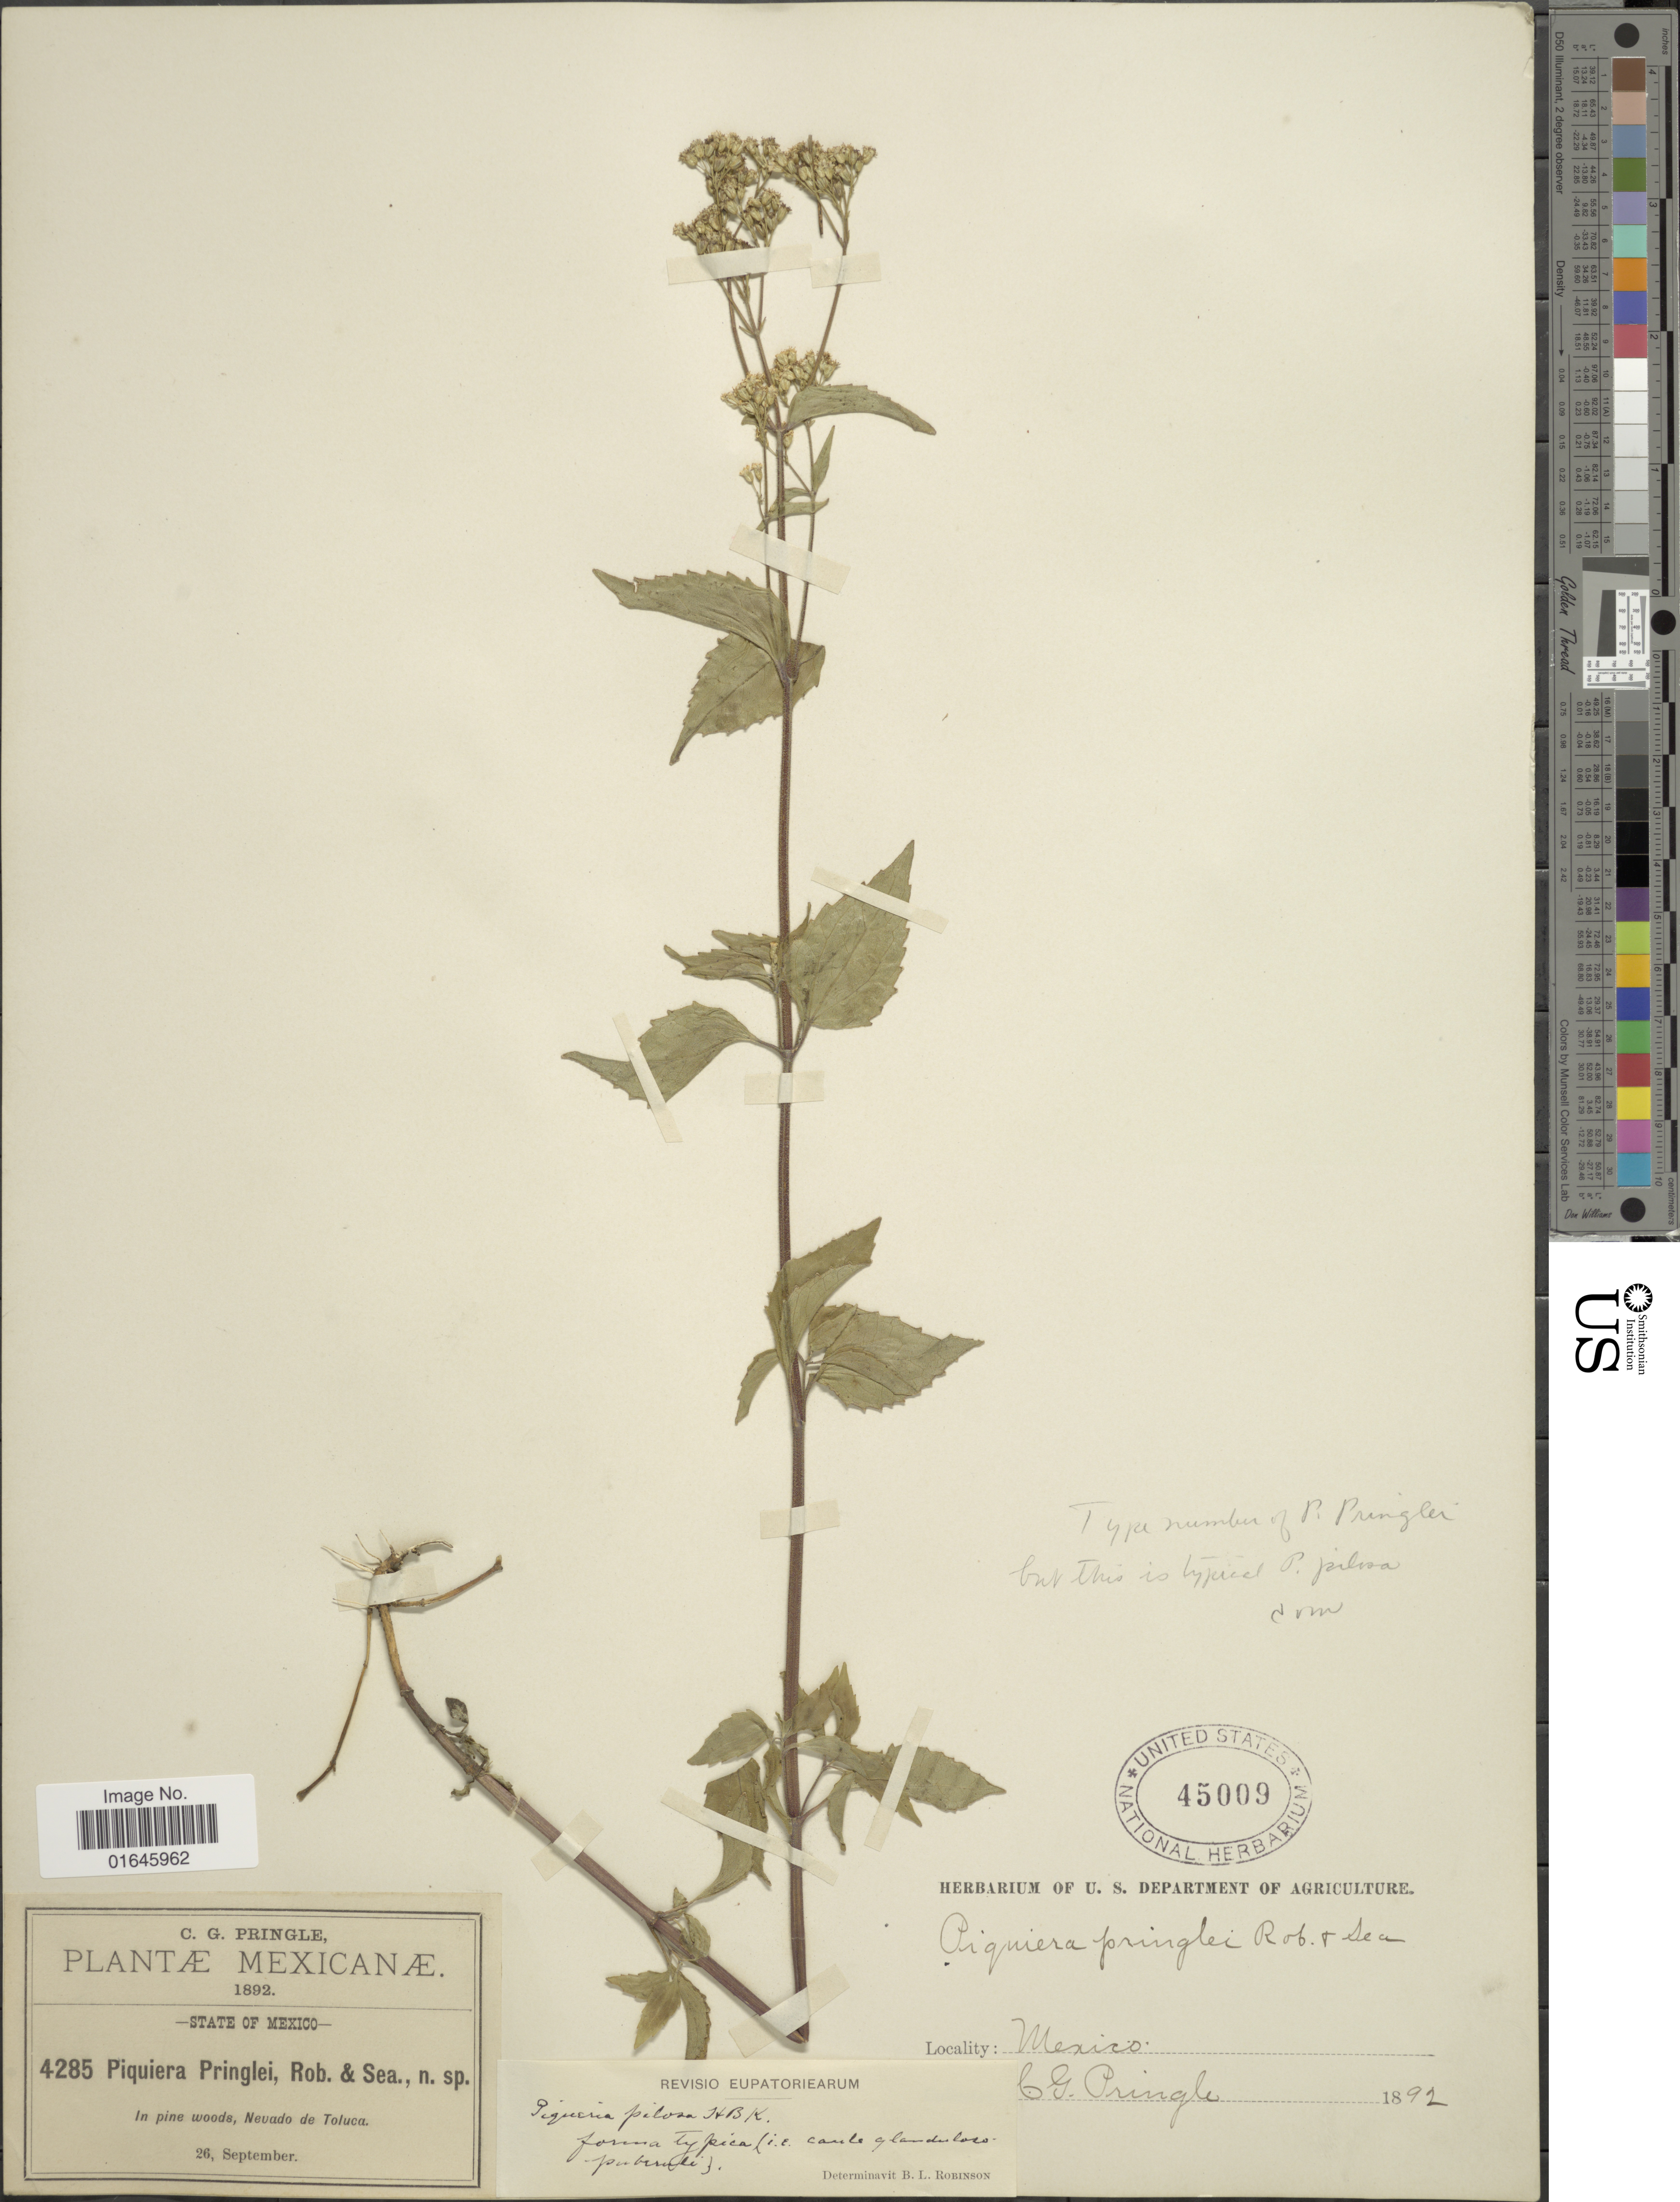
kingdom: Plantae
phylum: Tracheophyta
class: Magnoliopsida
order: Asterales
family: Asteraceae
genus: Piqueria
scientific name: Piqueria pilosa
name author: Kunth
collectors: C. G. Pringle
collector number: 4285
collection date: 1892-09-26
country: Mexico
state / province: México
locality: In Pine woods, Nevado de Toluca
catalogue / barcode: US 45009